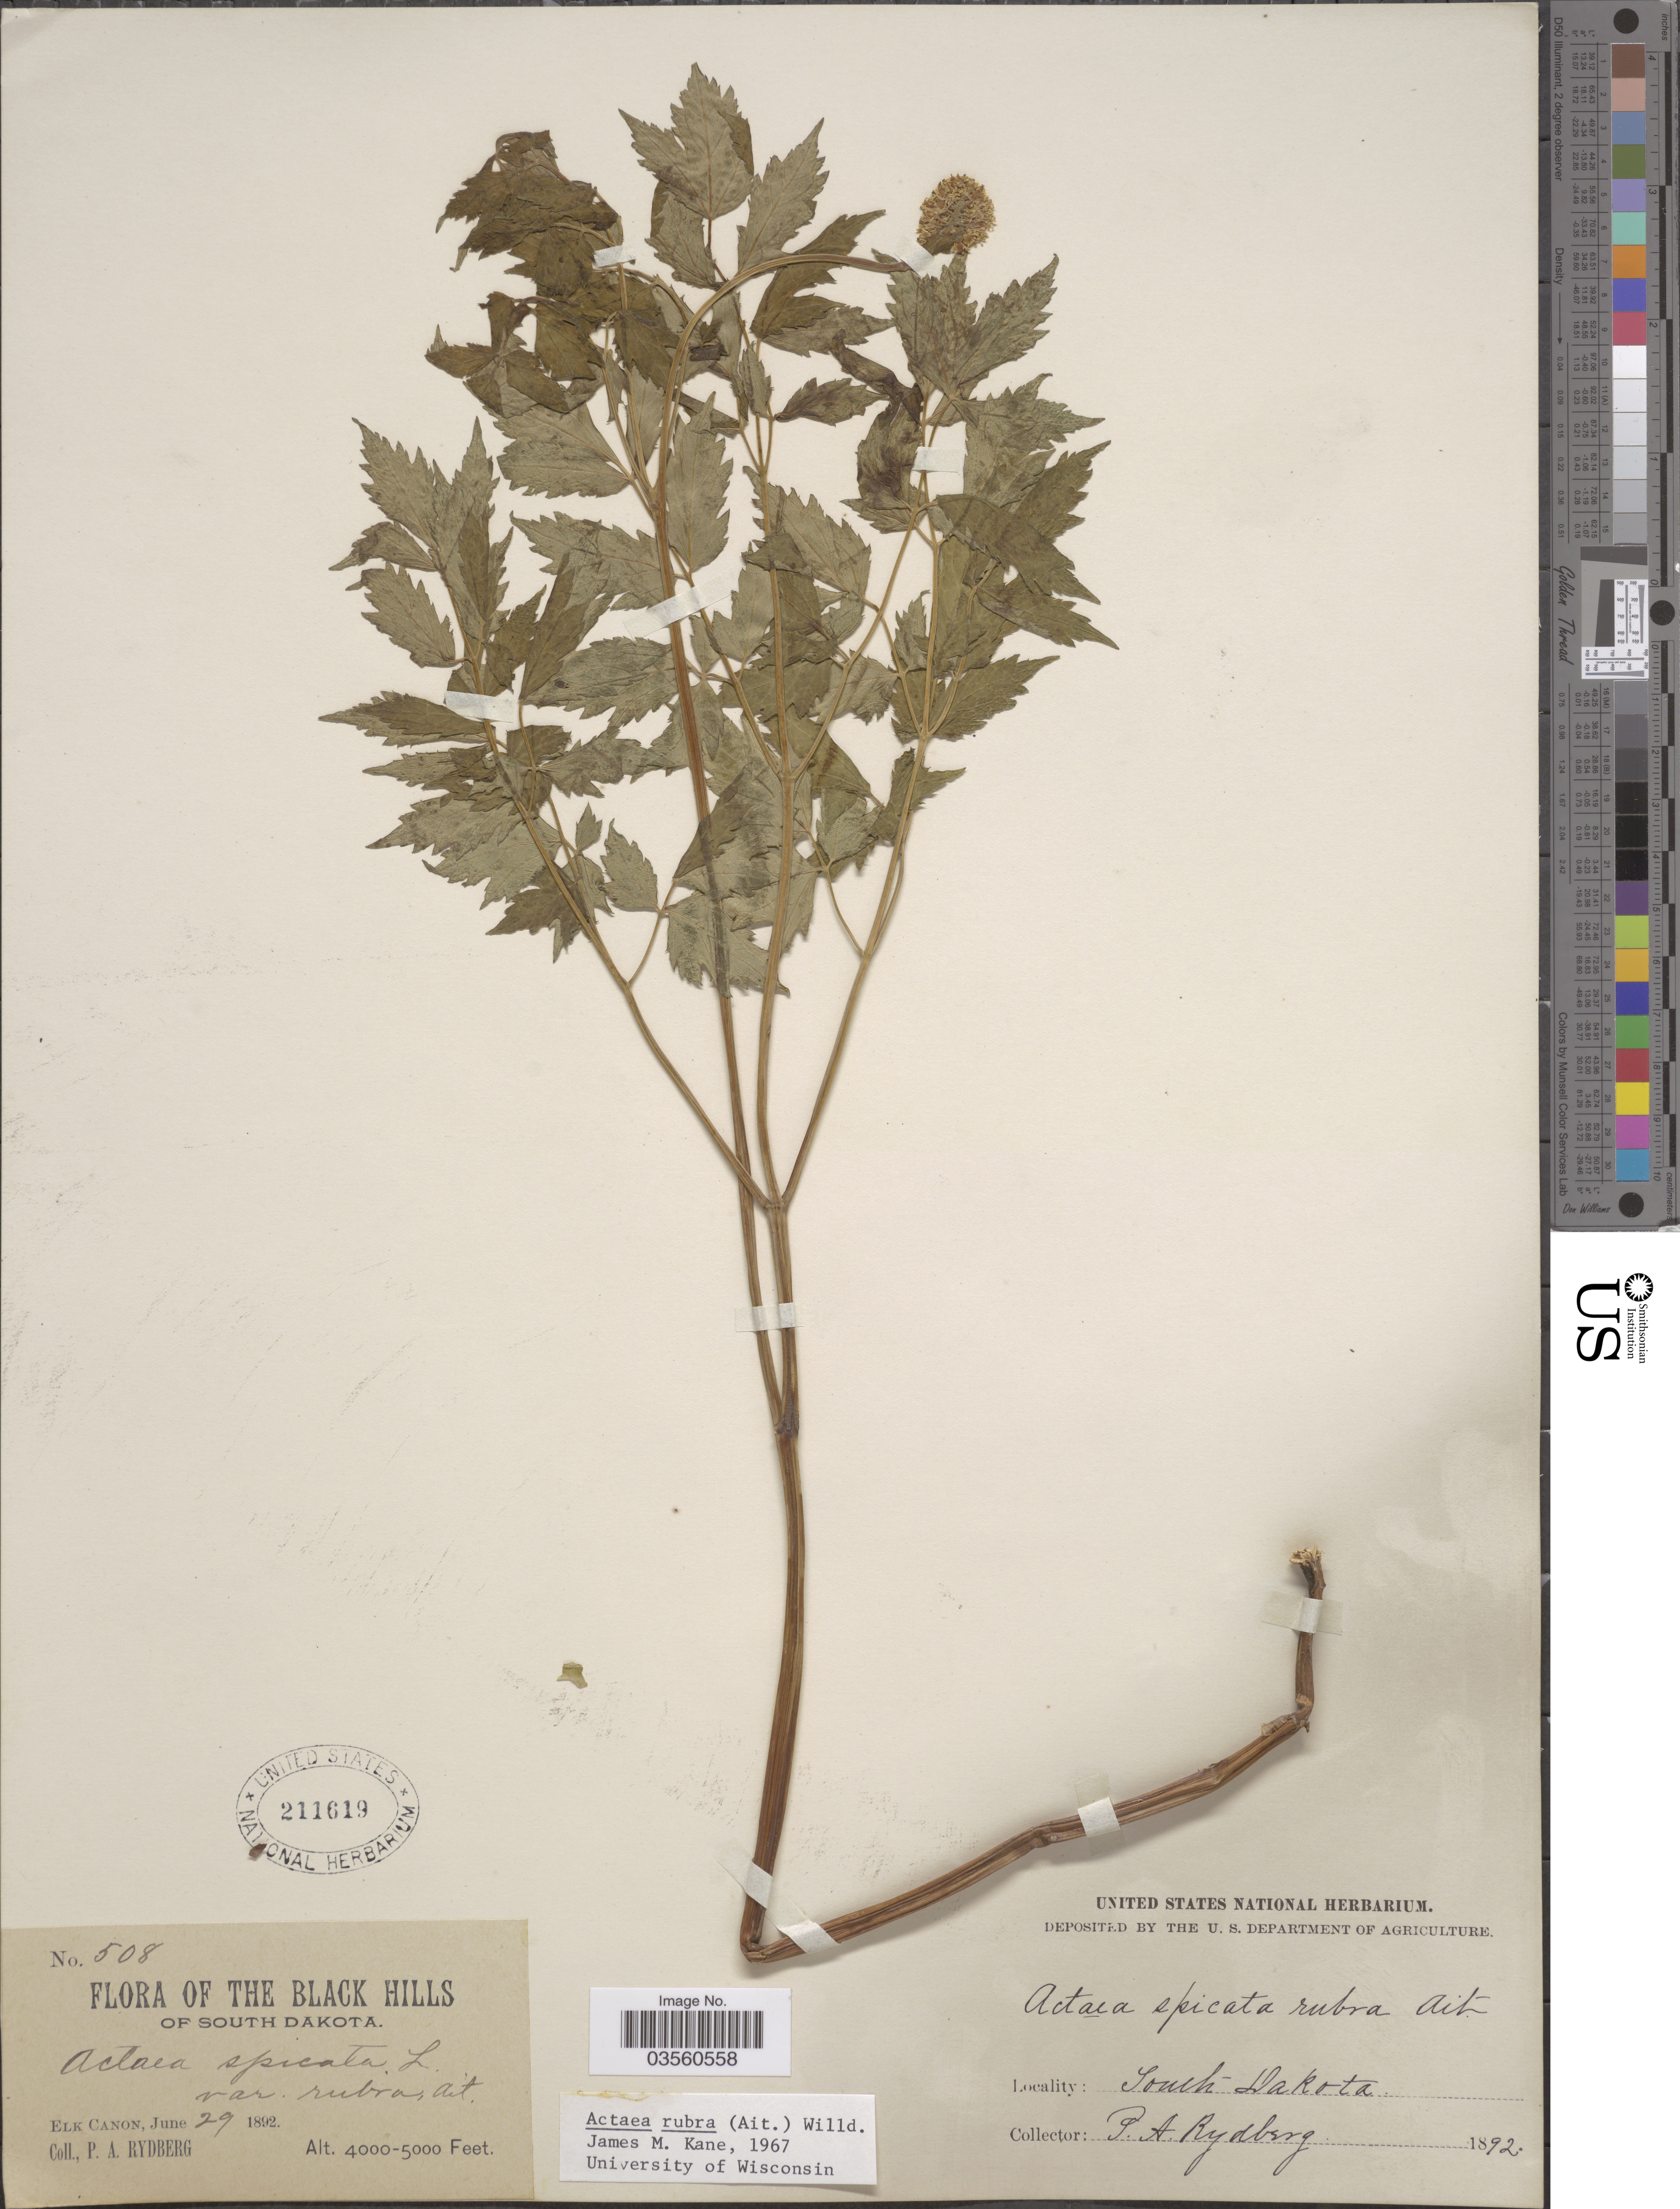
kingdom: Plantae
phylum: Tracheophyta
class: Magnoliopsida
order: Ranunculales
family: Ranunculaceae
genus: Actaea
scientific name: Actaea rubra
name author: (Aiton) Willd.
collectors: P. A. Rydberg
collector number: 508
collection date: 1892-06-29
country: United States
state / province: South Dakota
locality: The Black Hills. Elk Canon.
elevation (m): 1219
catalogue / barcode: US 211619